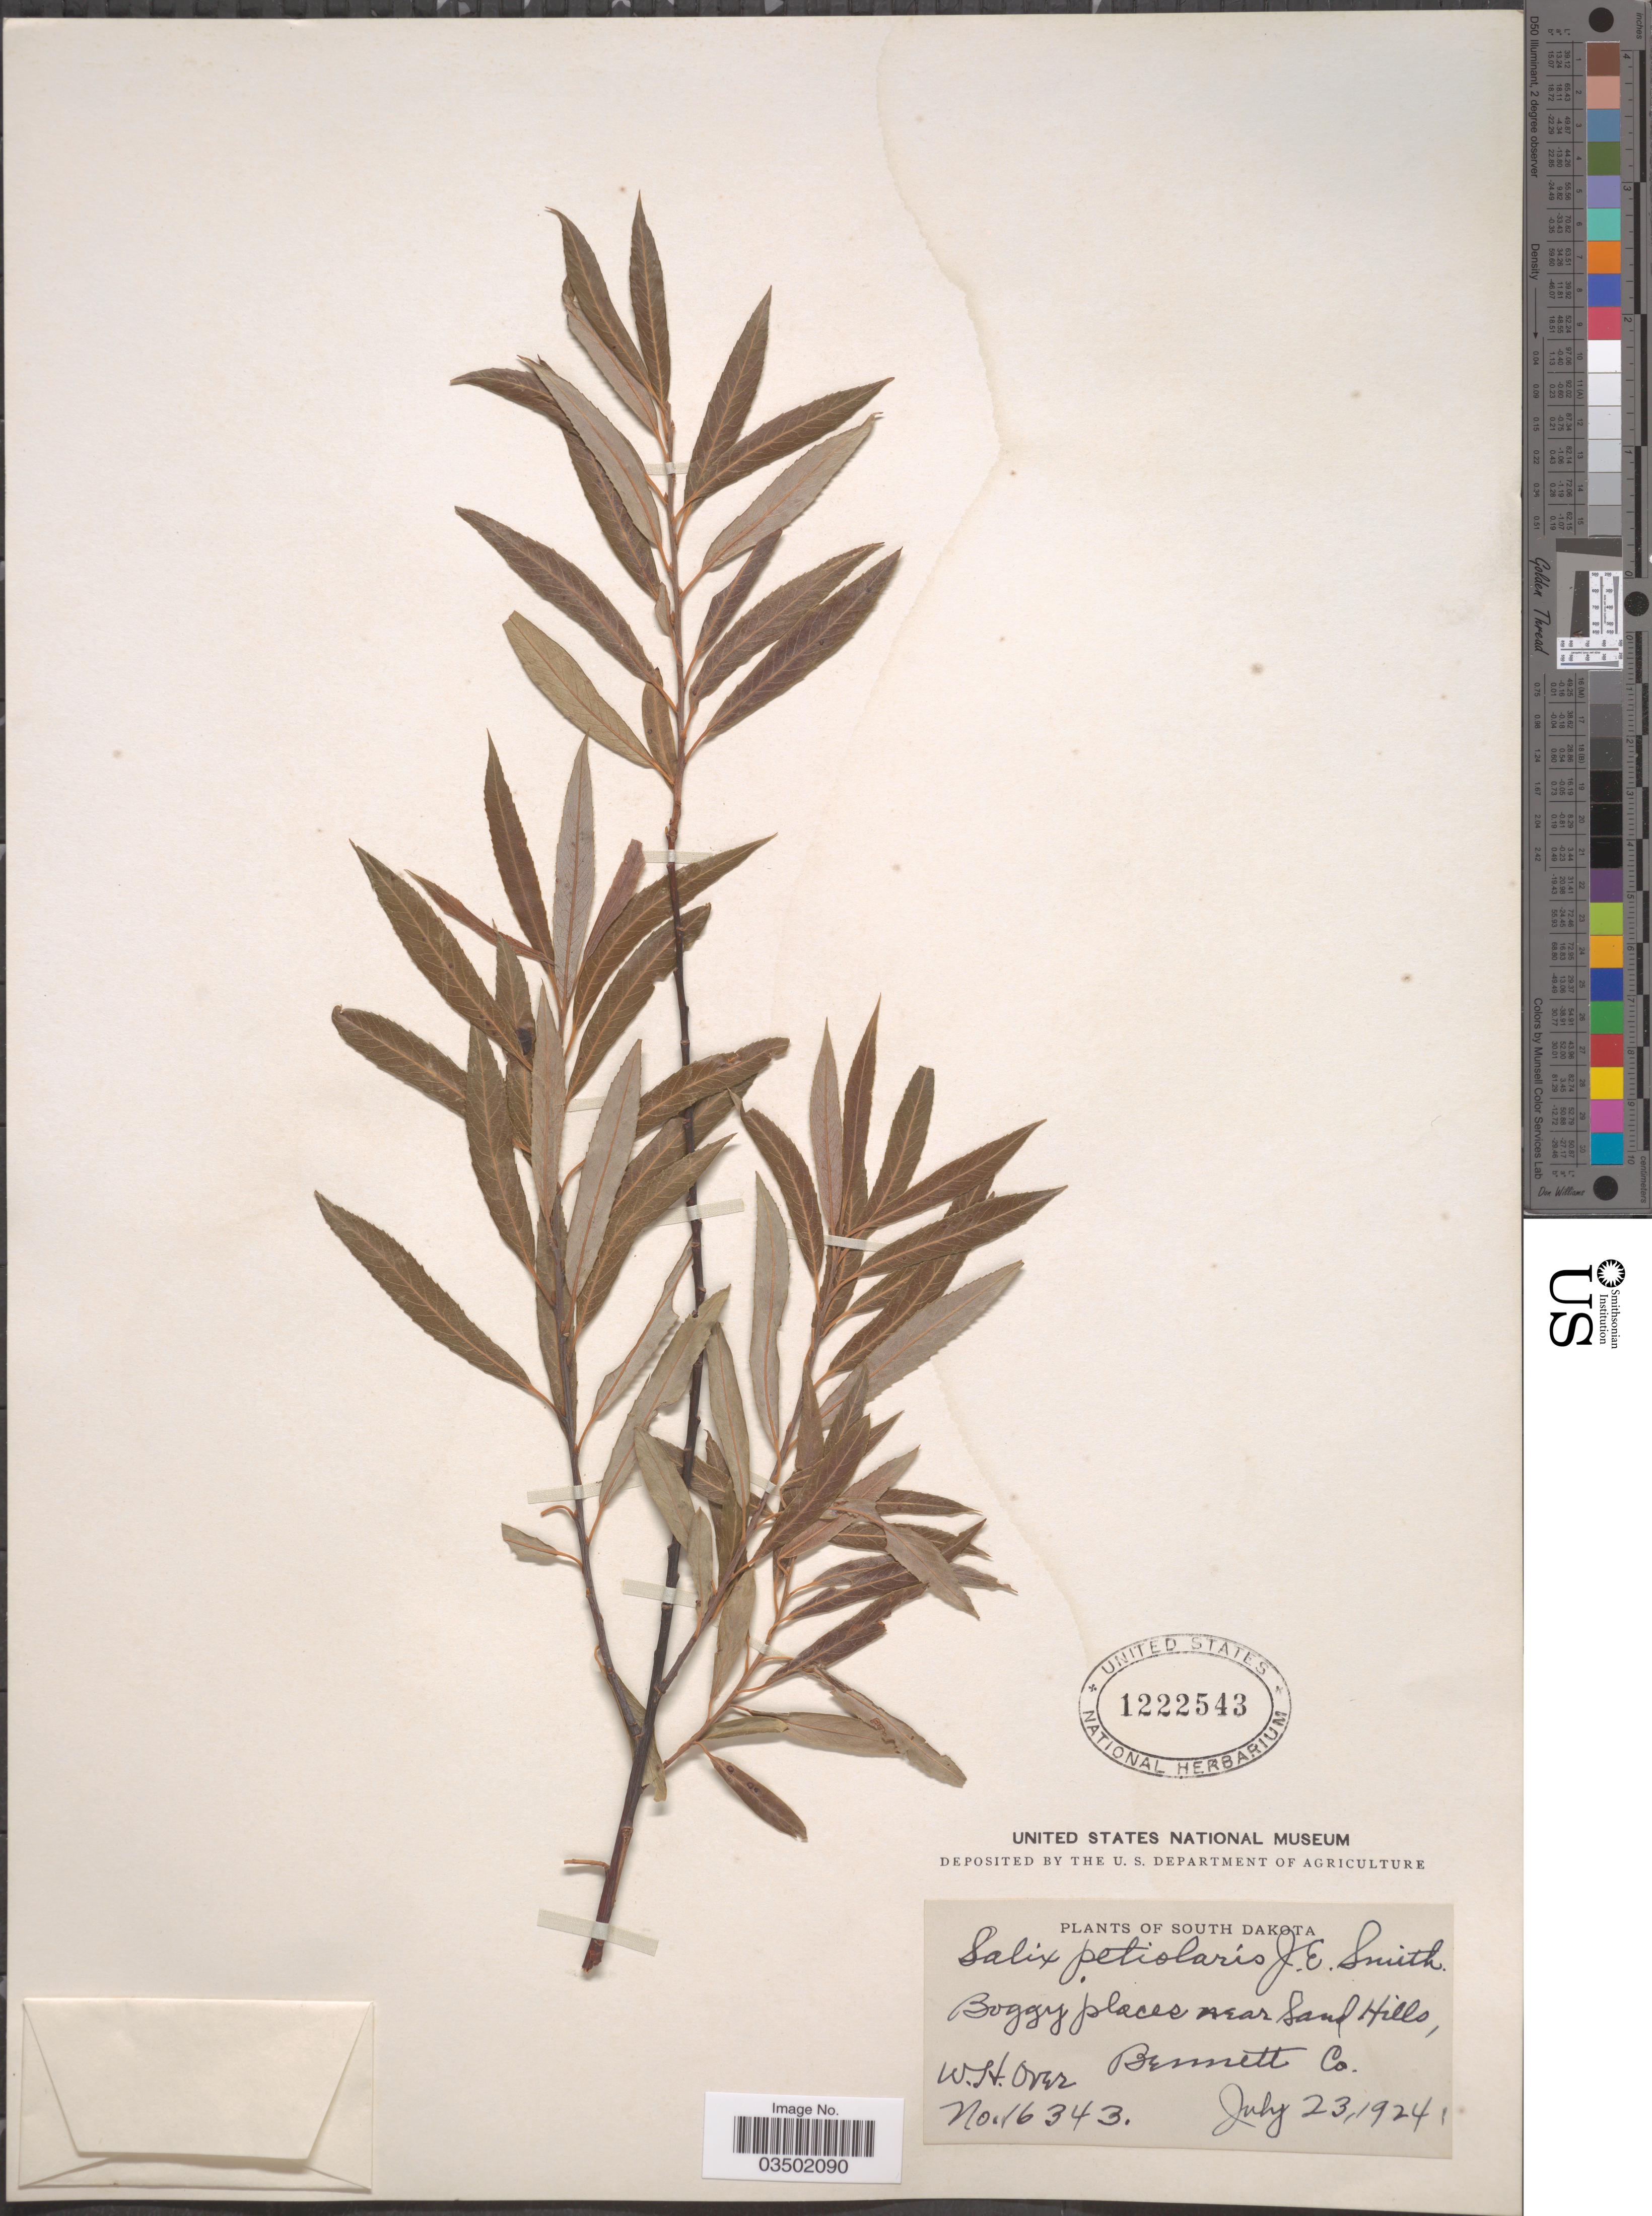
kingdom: Plantae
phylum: Tracheophyta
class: Magnoliopsida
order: Malpighiales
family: Salicaceae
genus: Salix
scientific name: Salix petiolaris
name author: Sm.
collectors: W. Over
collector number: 16343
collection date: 1924-07-23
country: United States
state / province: South Dakota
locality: Near sand Hills, Bennett Co.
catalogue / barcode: US 1222543